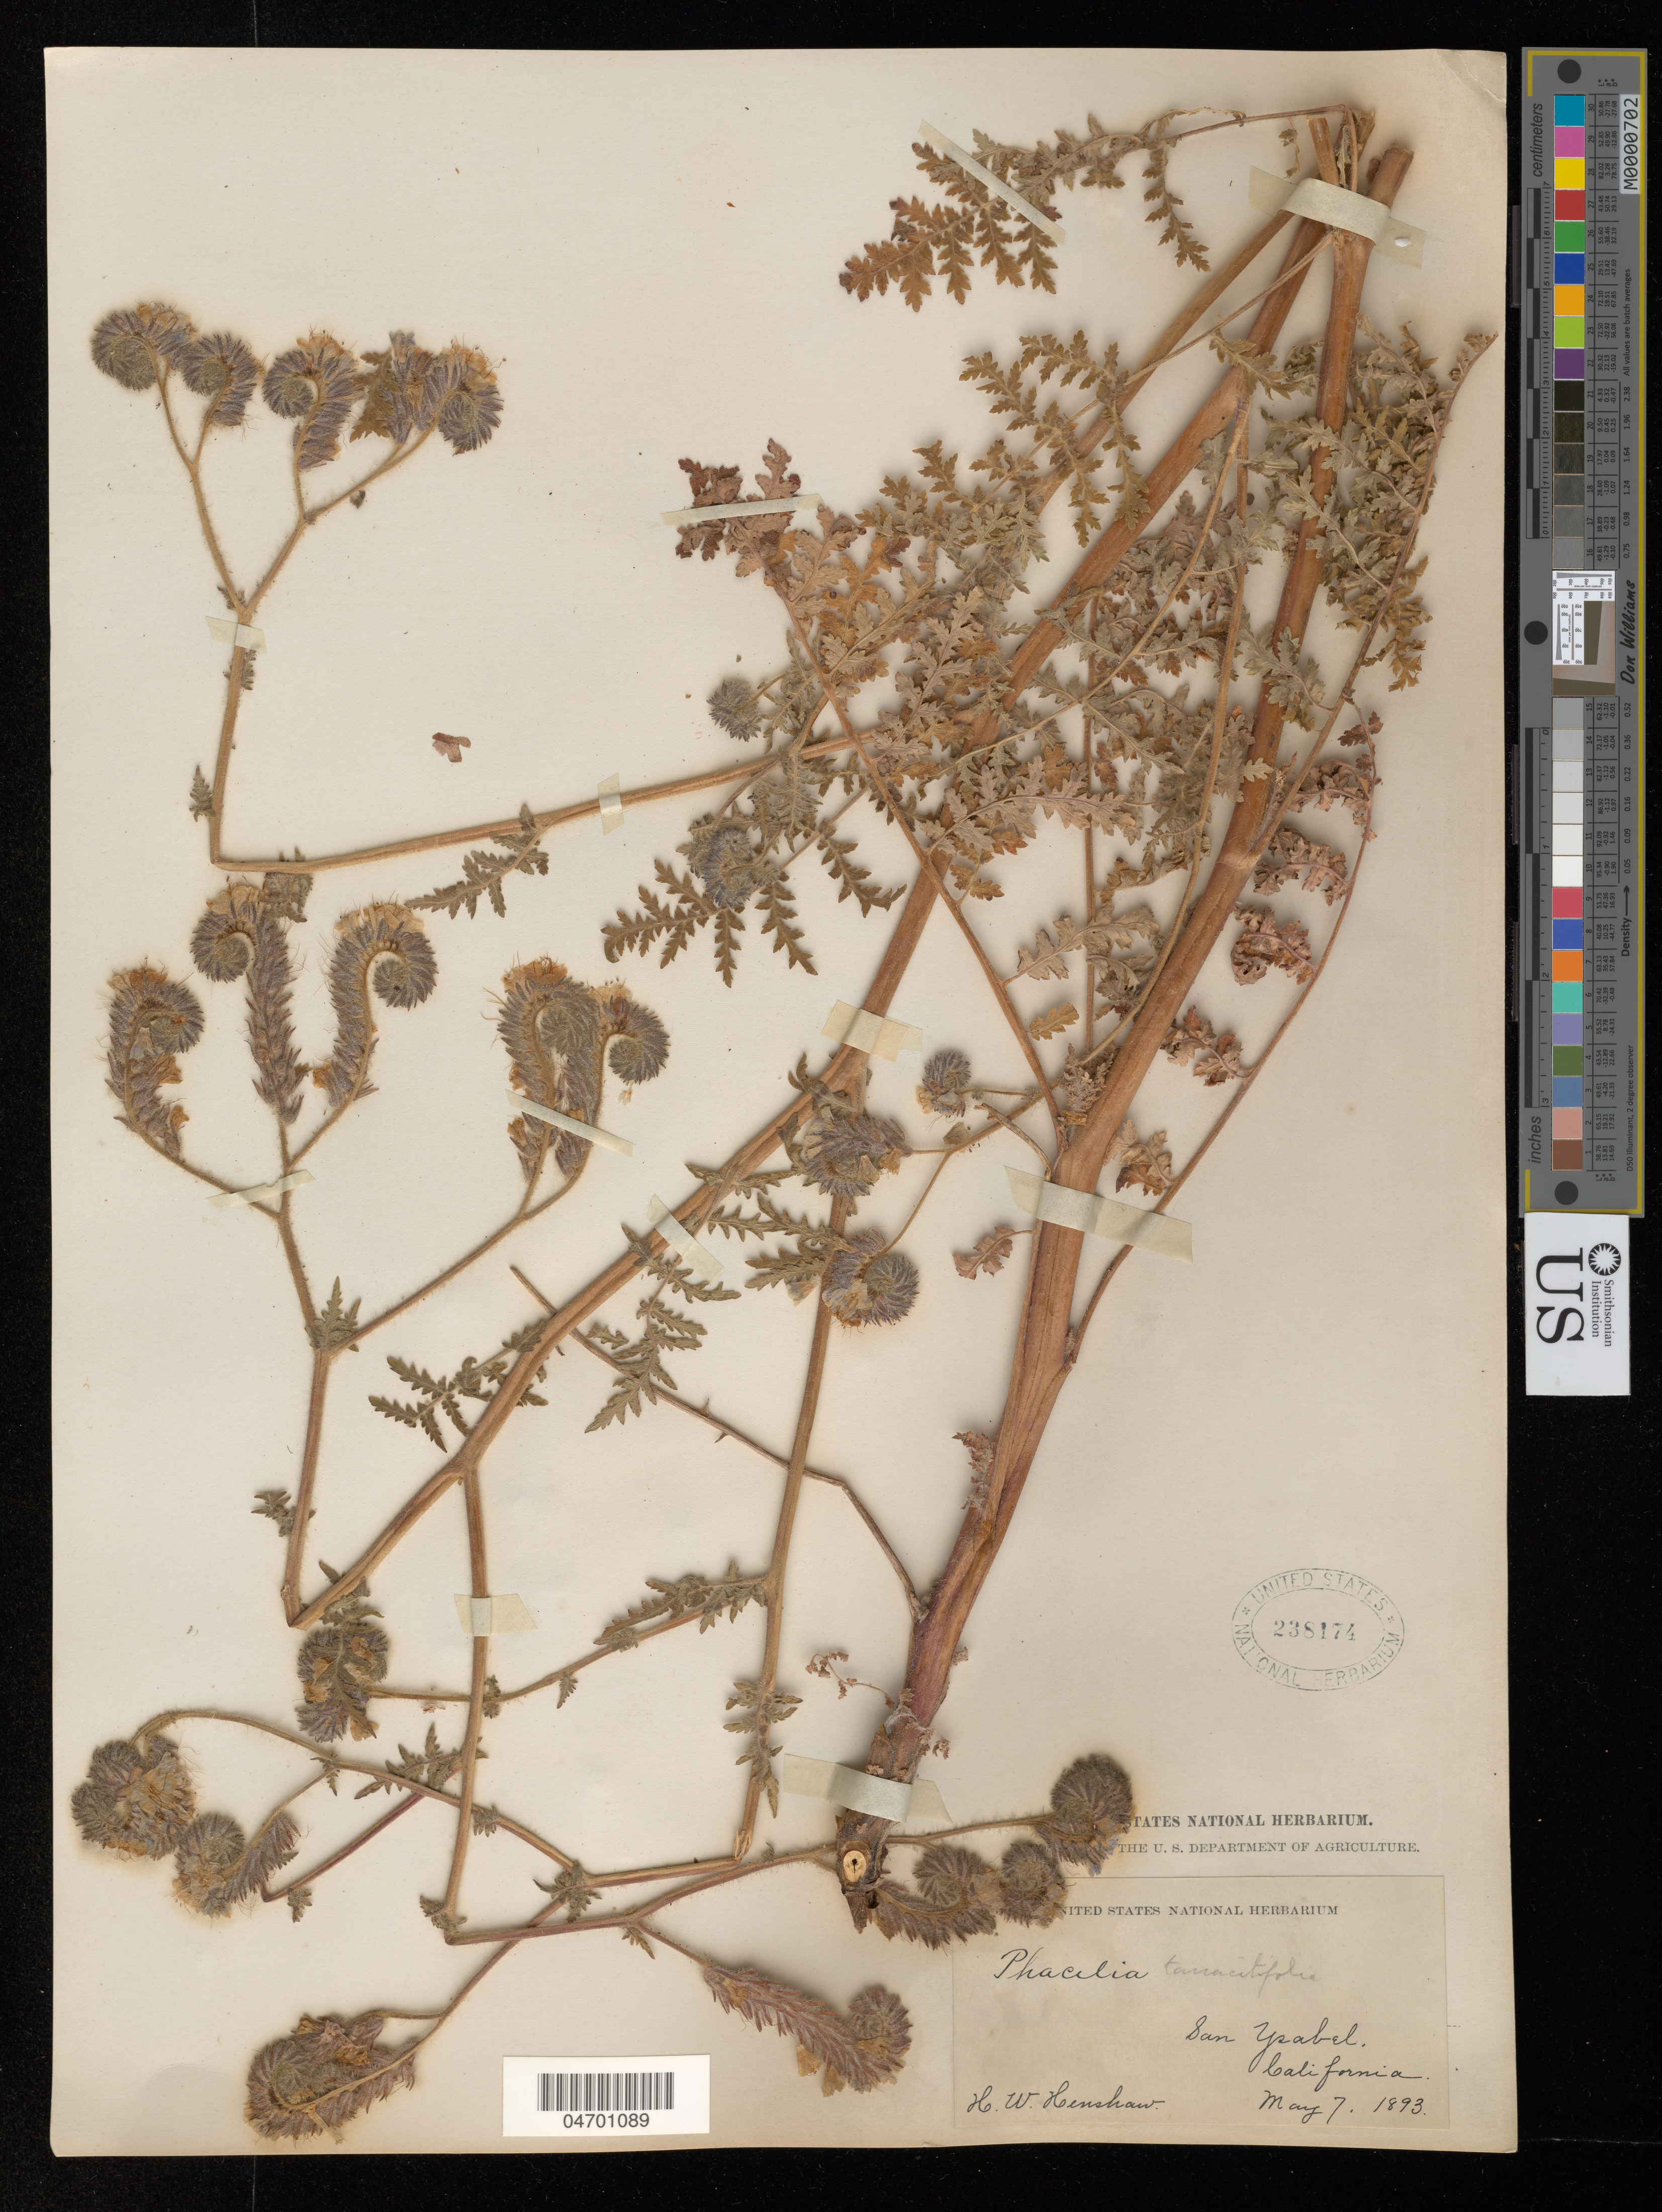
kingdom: Plantae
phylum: Tracheophyta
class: Magnoliopsida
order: Boraginales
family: Hydrophyllaceae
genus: Phacelia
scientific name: Phacelia tanacetifolia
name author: Benth.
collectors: H. Henshaw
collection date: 1893-05-07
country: United States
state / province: California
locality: San Ysabel.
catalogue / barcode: US 238174